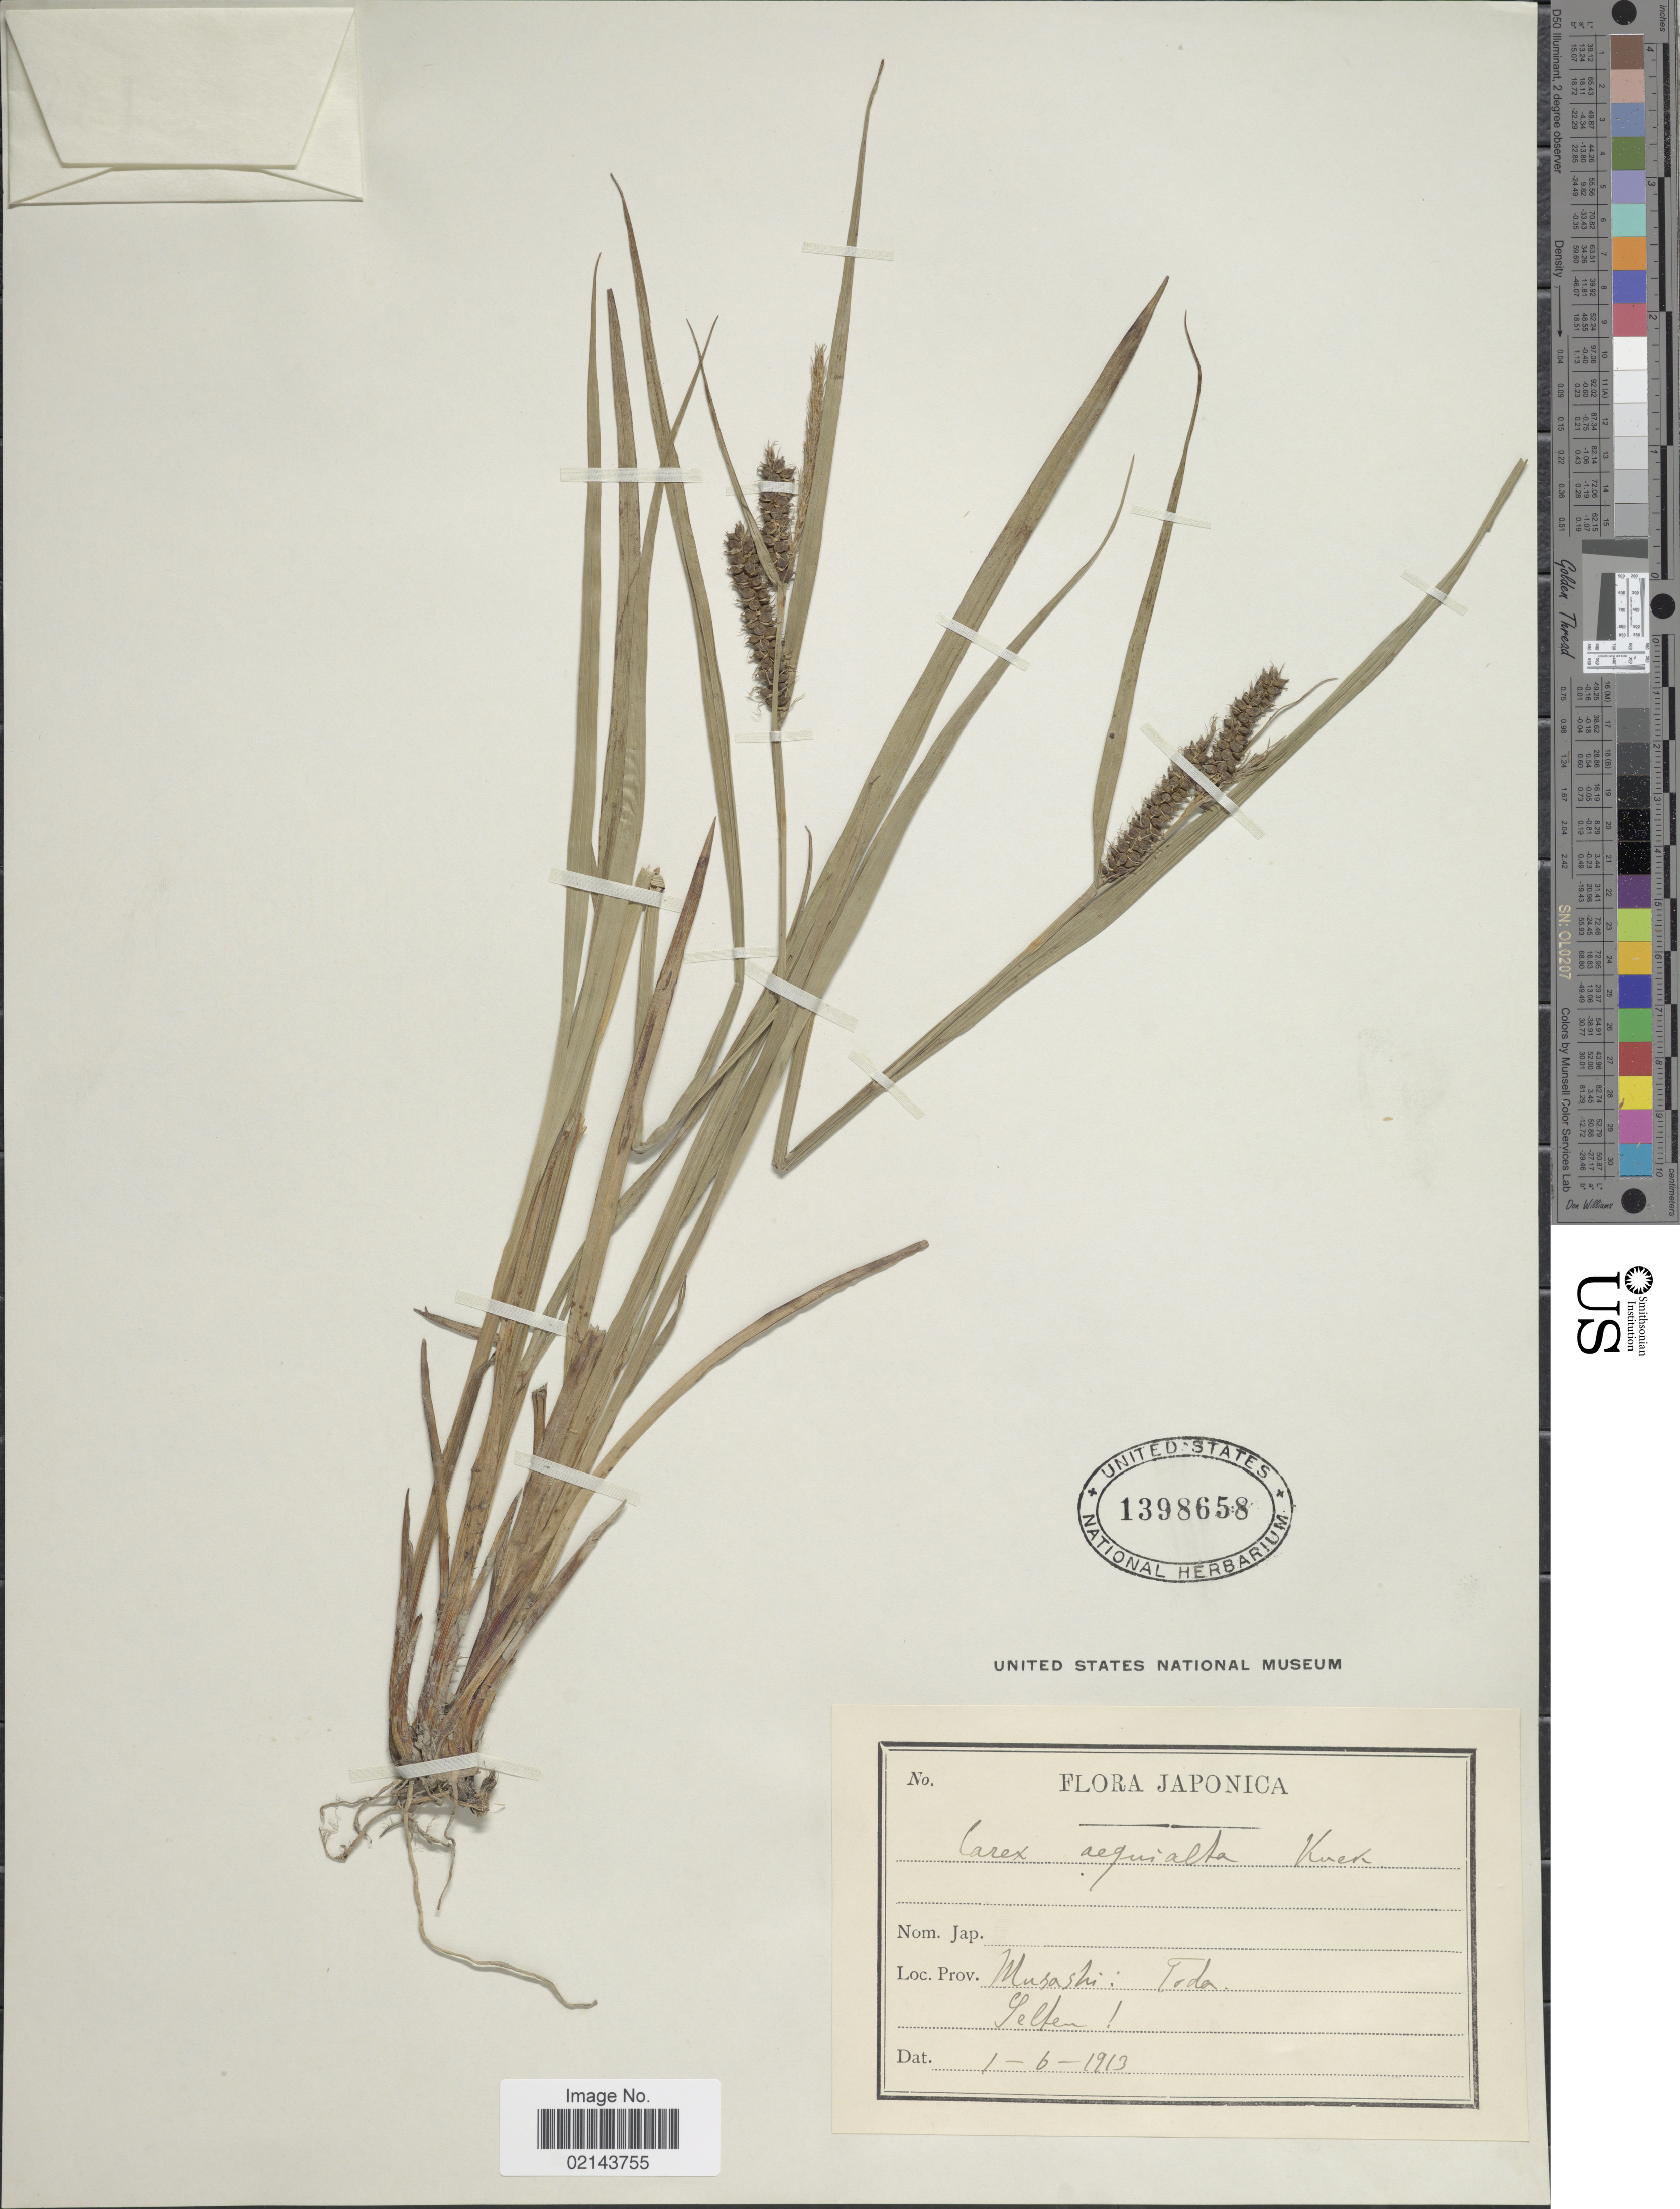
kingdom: Plantae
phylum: Tracheophyta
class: Liliopsida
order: Poales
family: Cyperaceae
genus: Carex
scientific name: Carex aequialta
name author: Kük.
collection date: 1913-06-01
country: Japan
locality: Musashi: Toda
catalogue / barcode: US 1398658